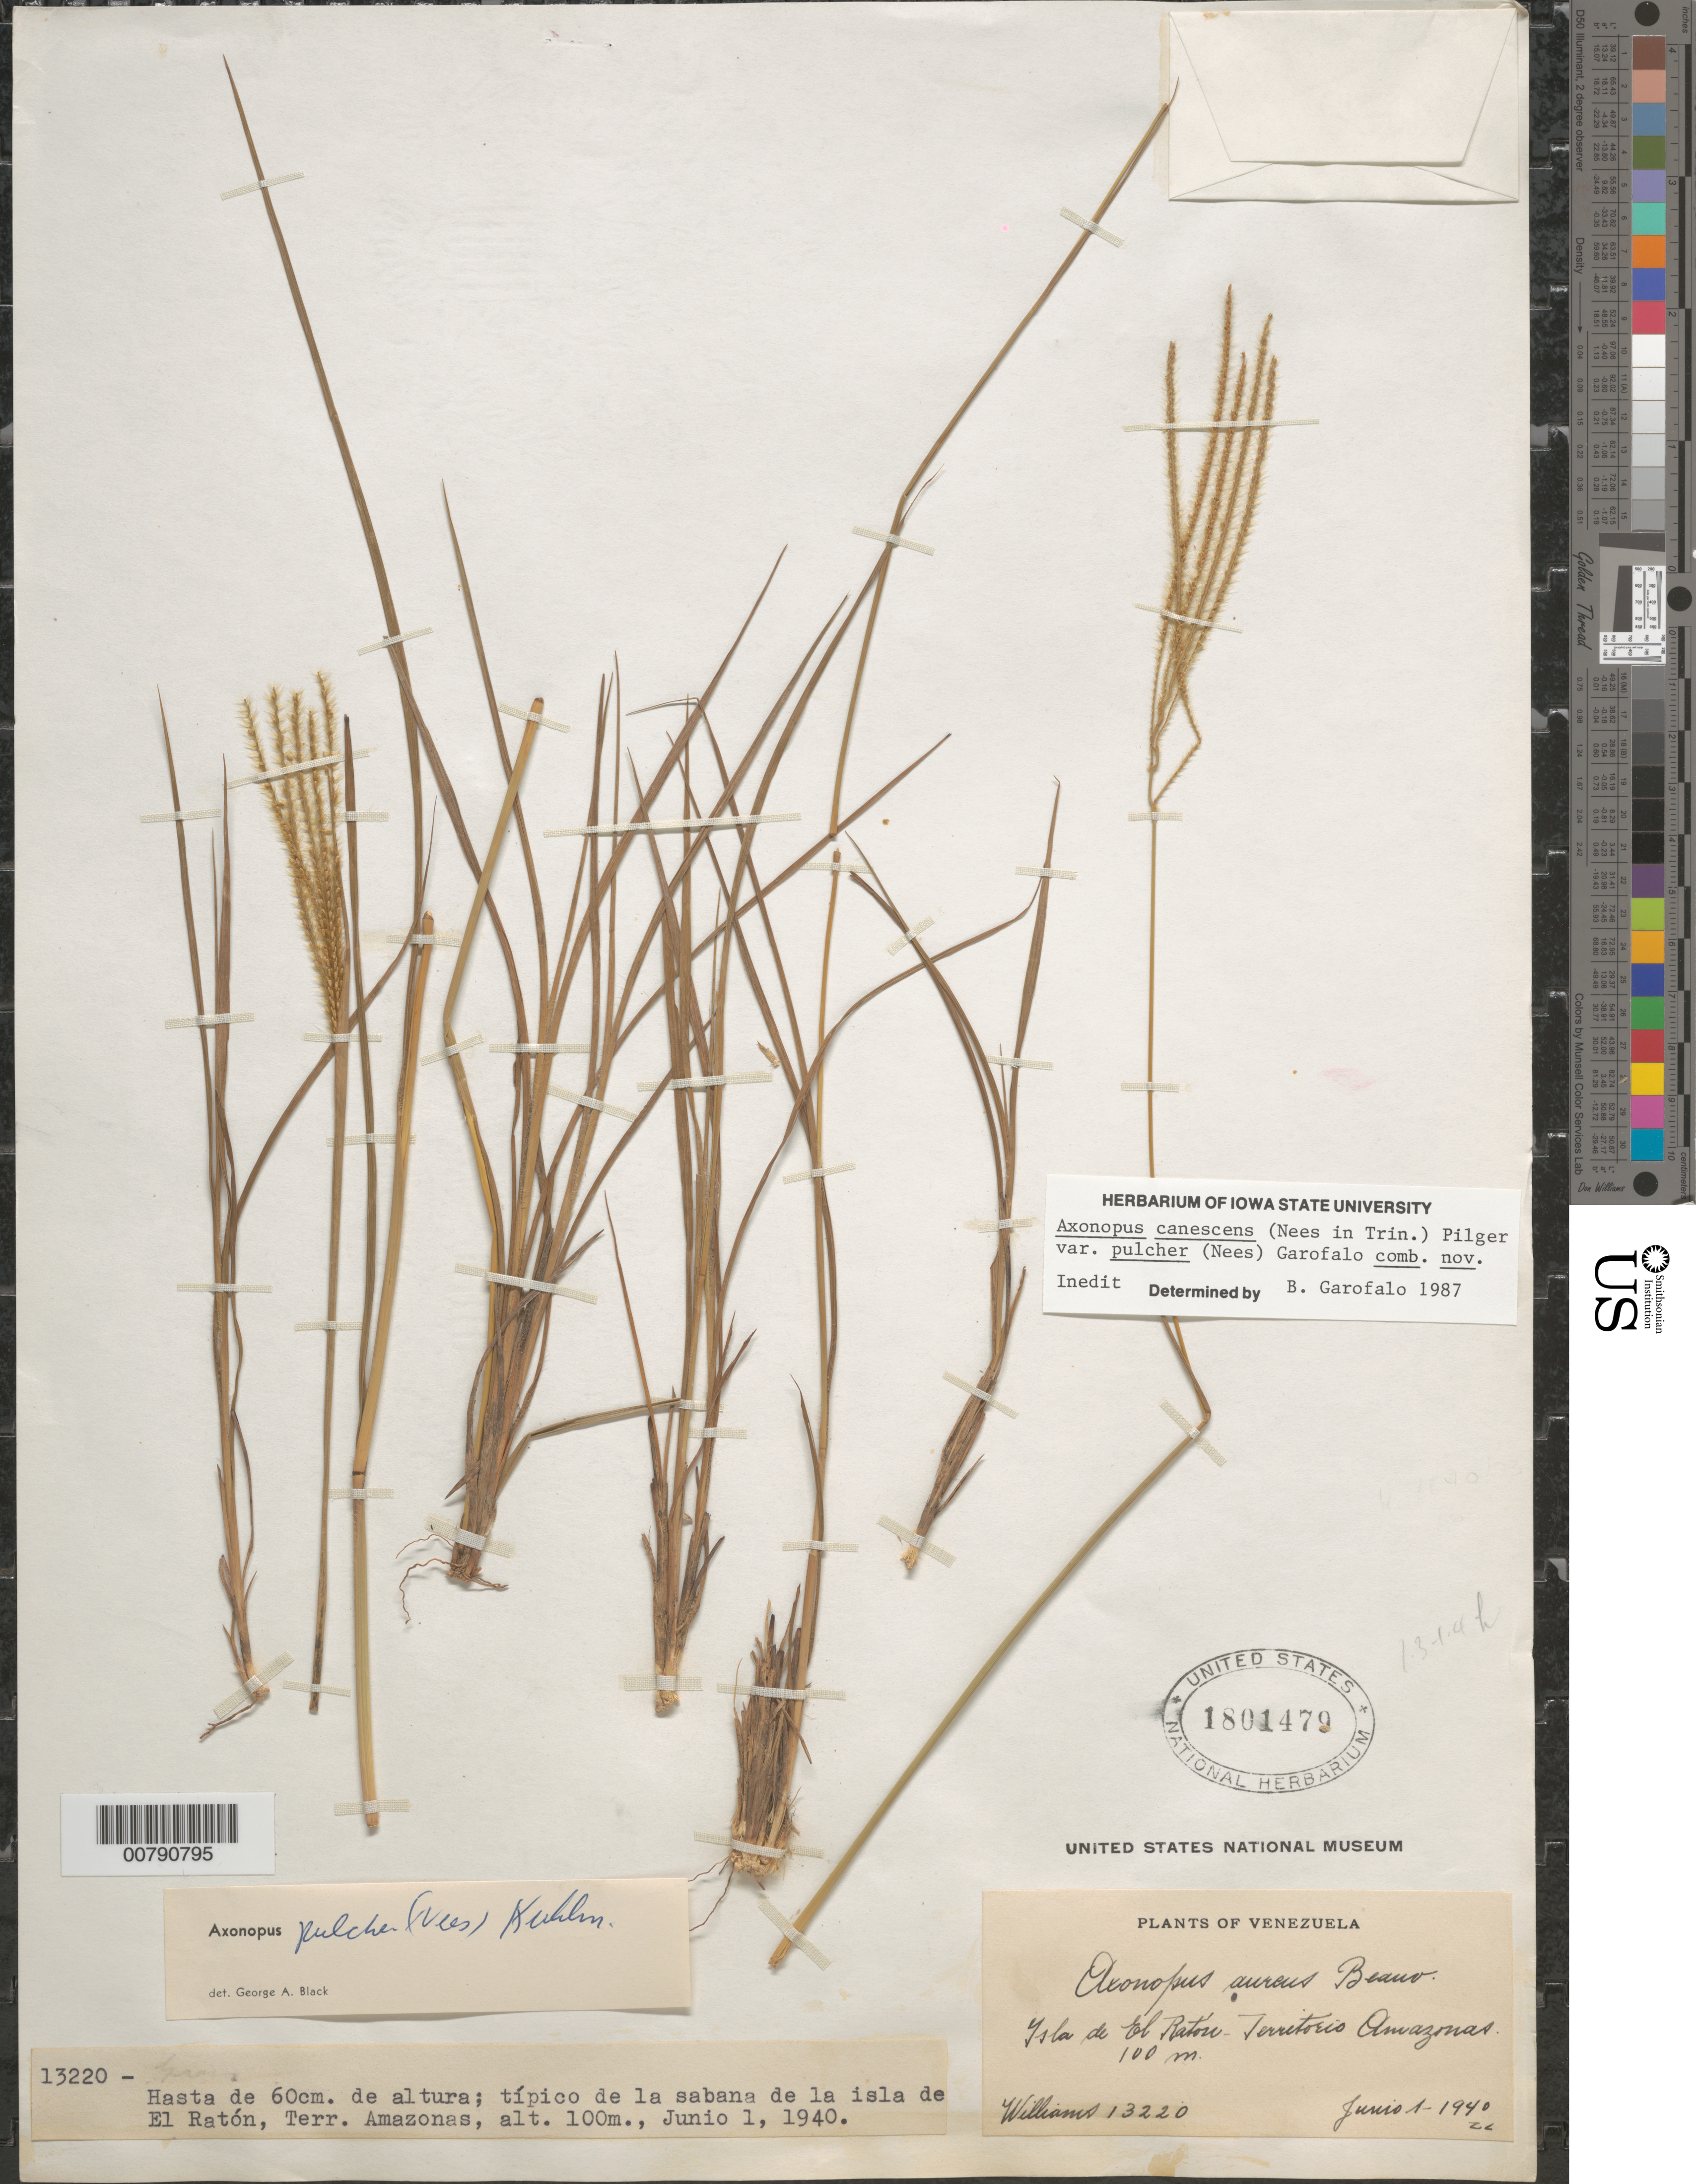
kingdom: Plantae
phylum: Tracheophyta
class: Liliopsida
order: Poales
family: Poaceae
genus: Axonopus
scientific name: Axonopus canescens var. pulcher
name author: (Nees in Trin.) Pilg.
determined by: Garofalo, B.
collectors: Ll. Williams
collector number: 13220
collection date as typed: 1-Jun-40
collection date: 1940-06-01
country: Venezuela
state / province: Amazonas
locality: Isla de El Ratón, Alto Orinoco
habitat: Savanna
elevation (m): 100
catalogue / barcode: US 1801479